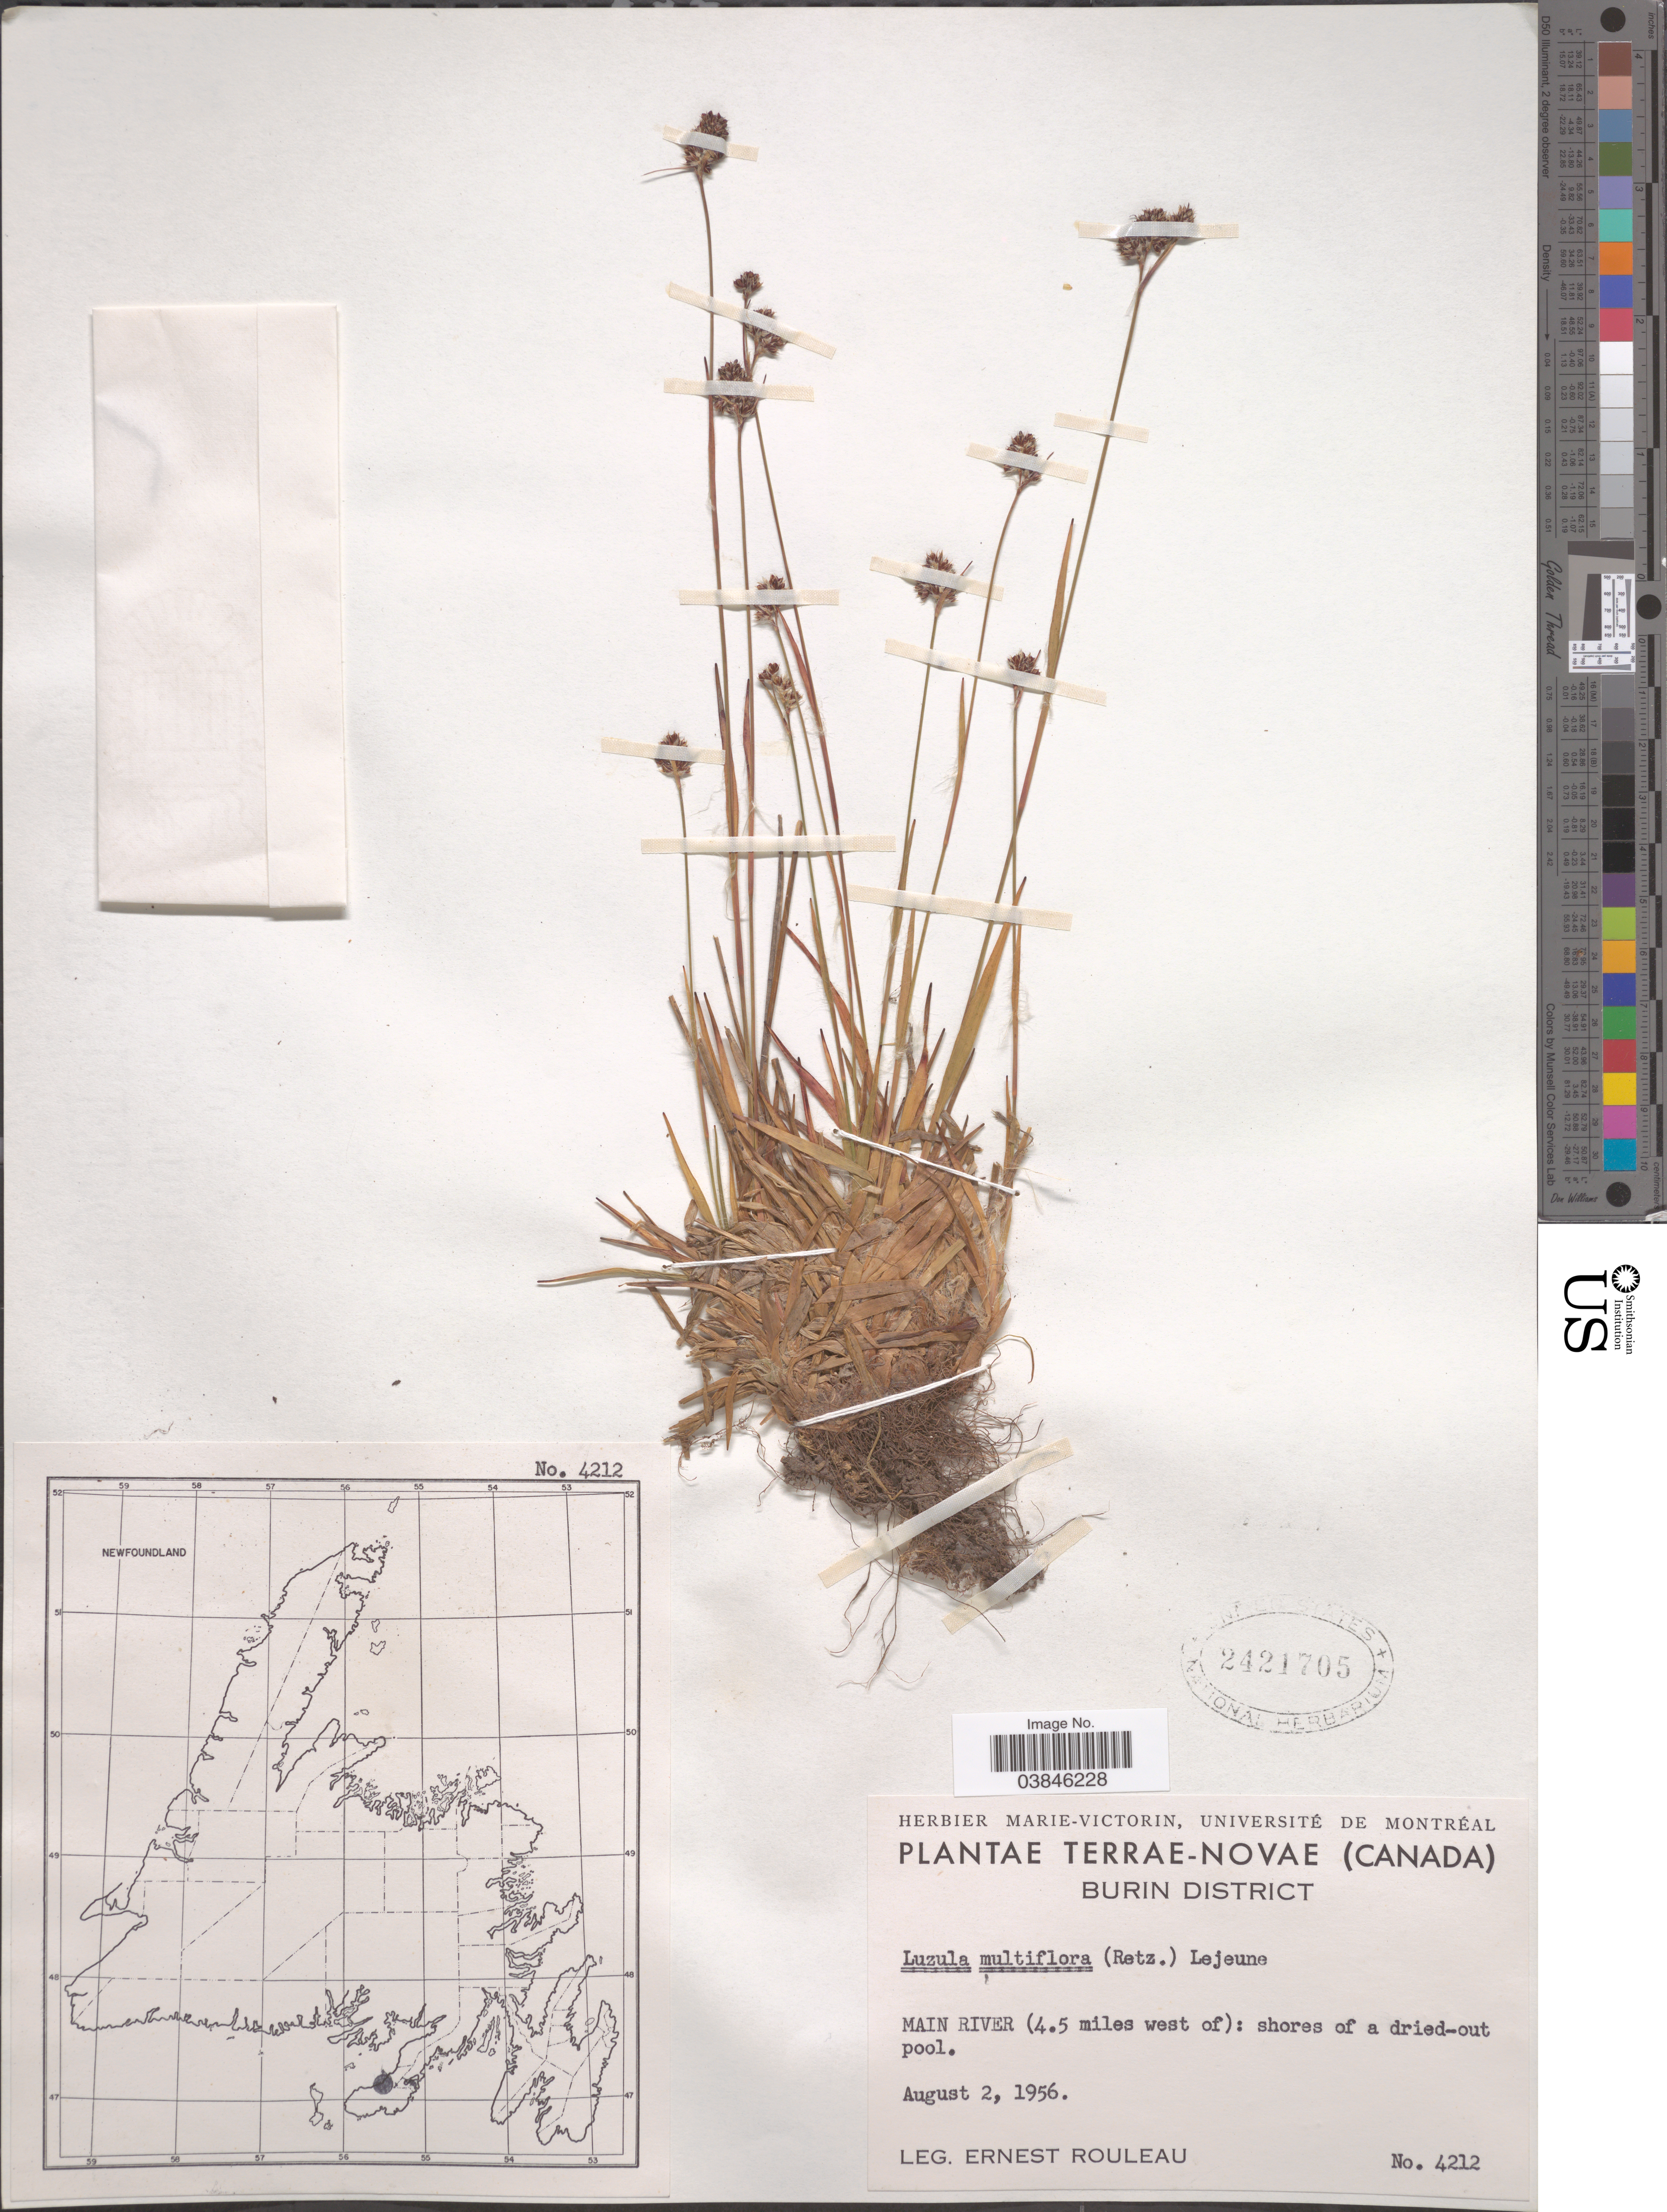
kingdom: Plantae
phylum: Tracheophyta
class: Liliopsida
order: Poales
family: Juncaceae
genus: Luzula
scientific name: Luzula multiflora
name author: (Ehrh.) Lej.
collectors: J. Rouleau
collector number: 4212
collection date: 1956-08-02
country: Canada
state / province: Newfoundland and Labrador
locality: Terrae-Novae. Burin District. Main River (4.5 miles west of).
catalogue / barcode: US 2421705